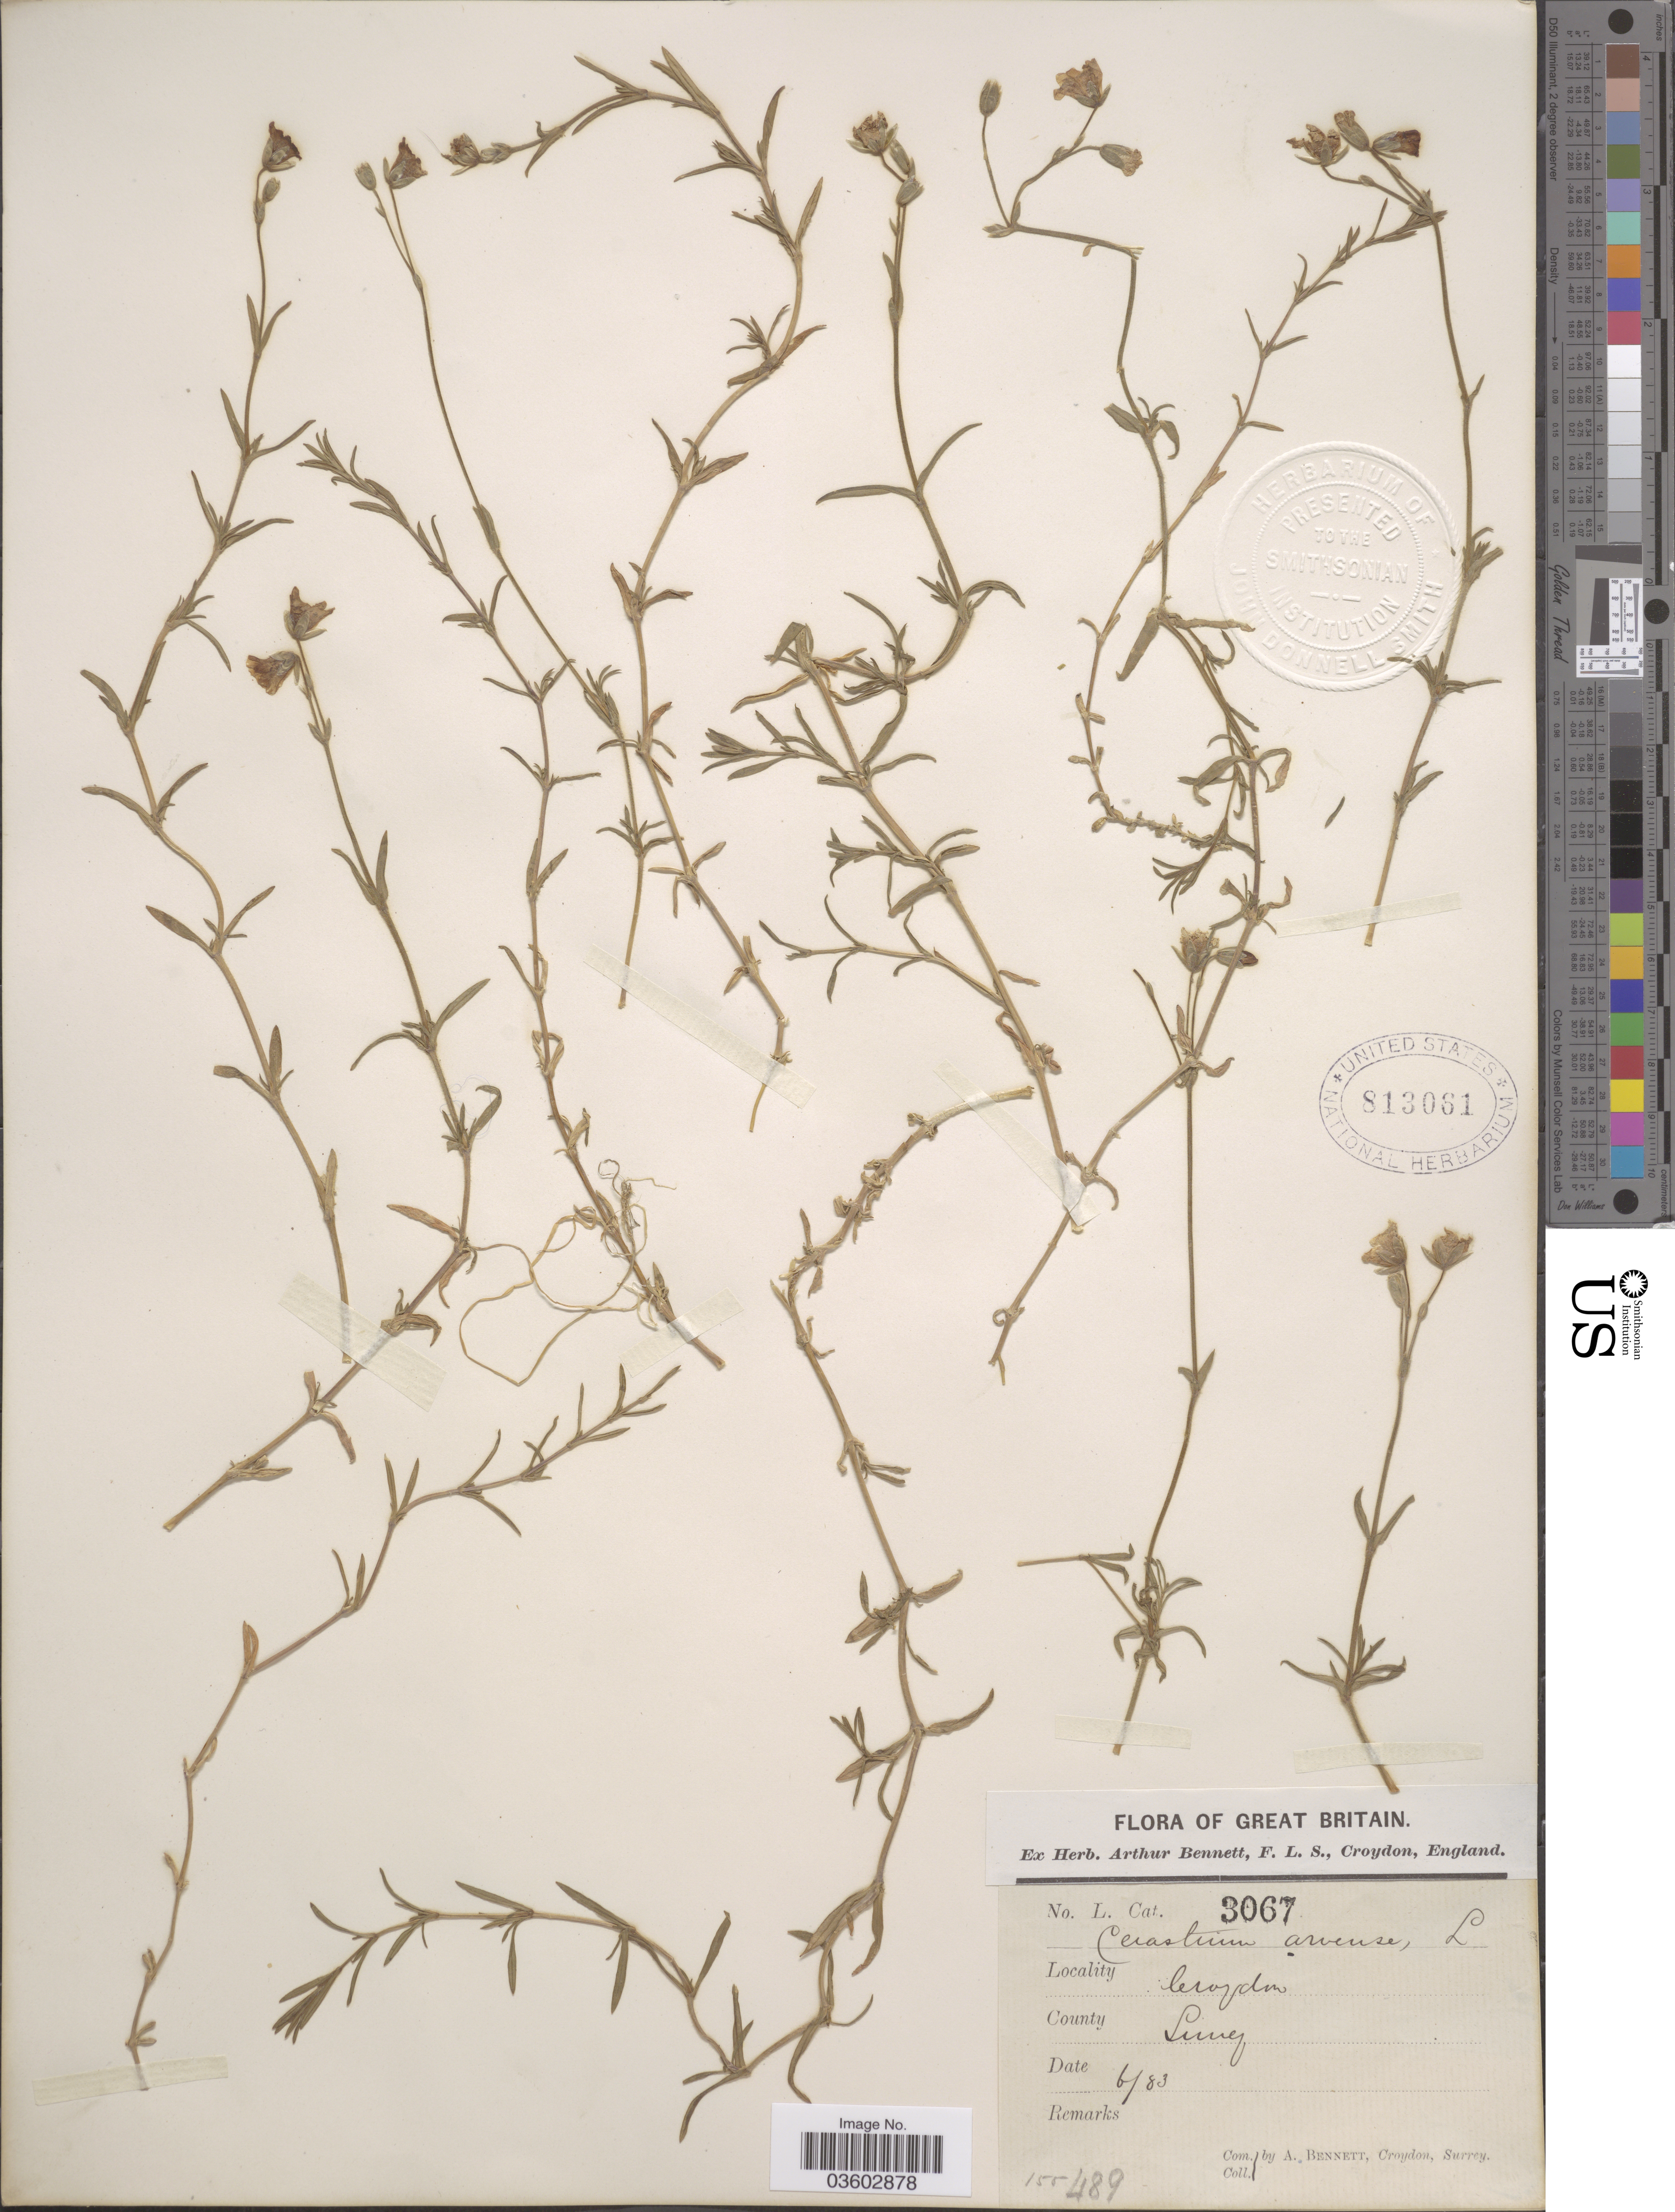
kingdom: Plantae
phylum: Tracheophyta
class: Magnoliopsida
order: Caryophyllales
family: Caryophyllaceae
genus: Cerastium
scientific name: Cerastium arvense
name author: L.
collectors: A. Bennett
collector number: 3067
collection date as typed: Transcribed d/m/y: /6/83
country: United Kingdom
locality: Great Britain. Croydon, County Surrey.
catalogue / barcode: US 813061